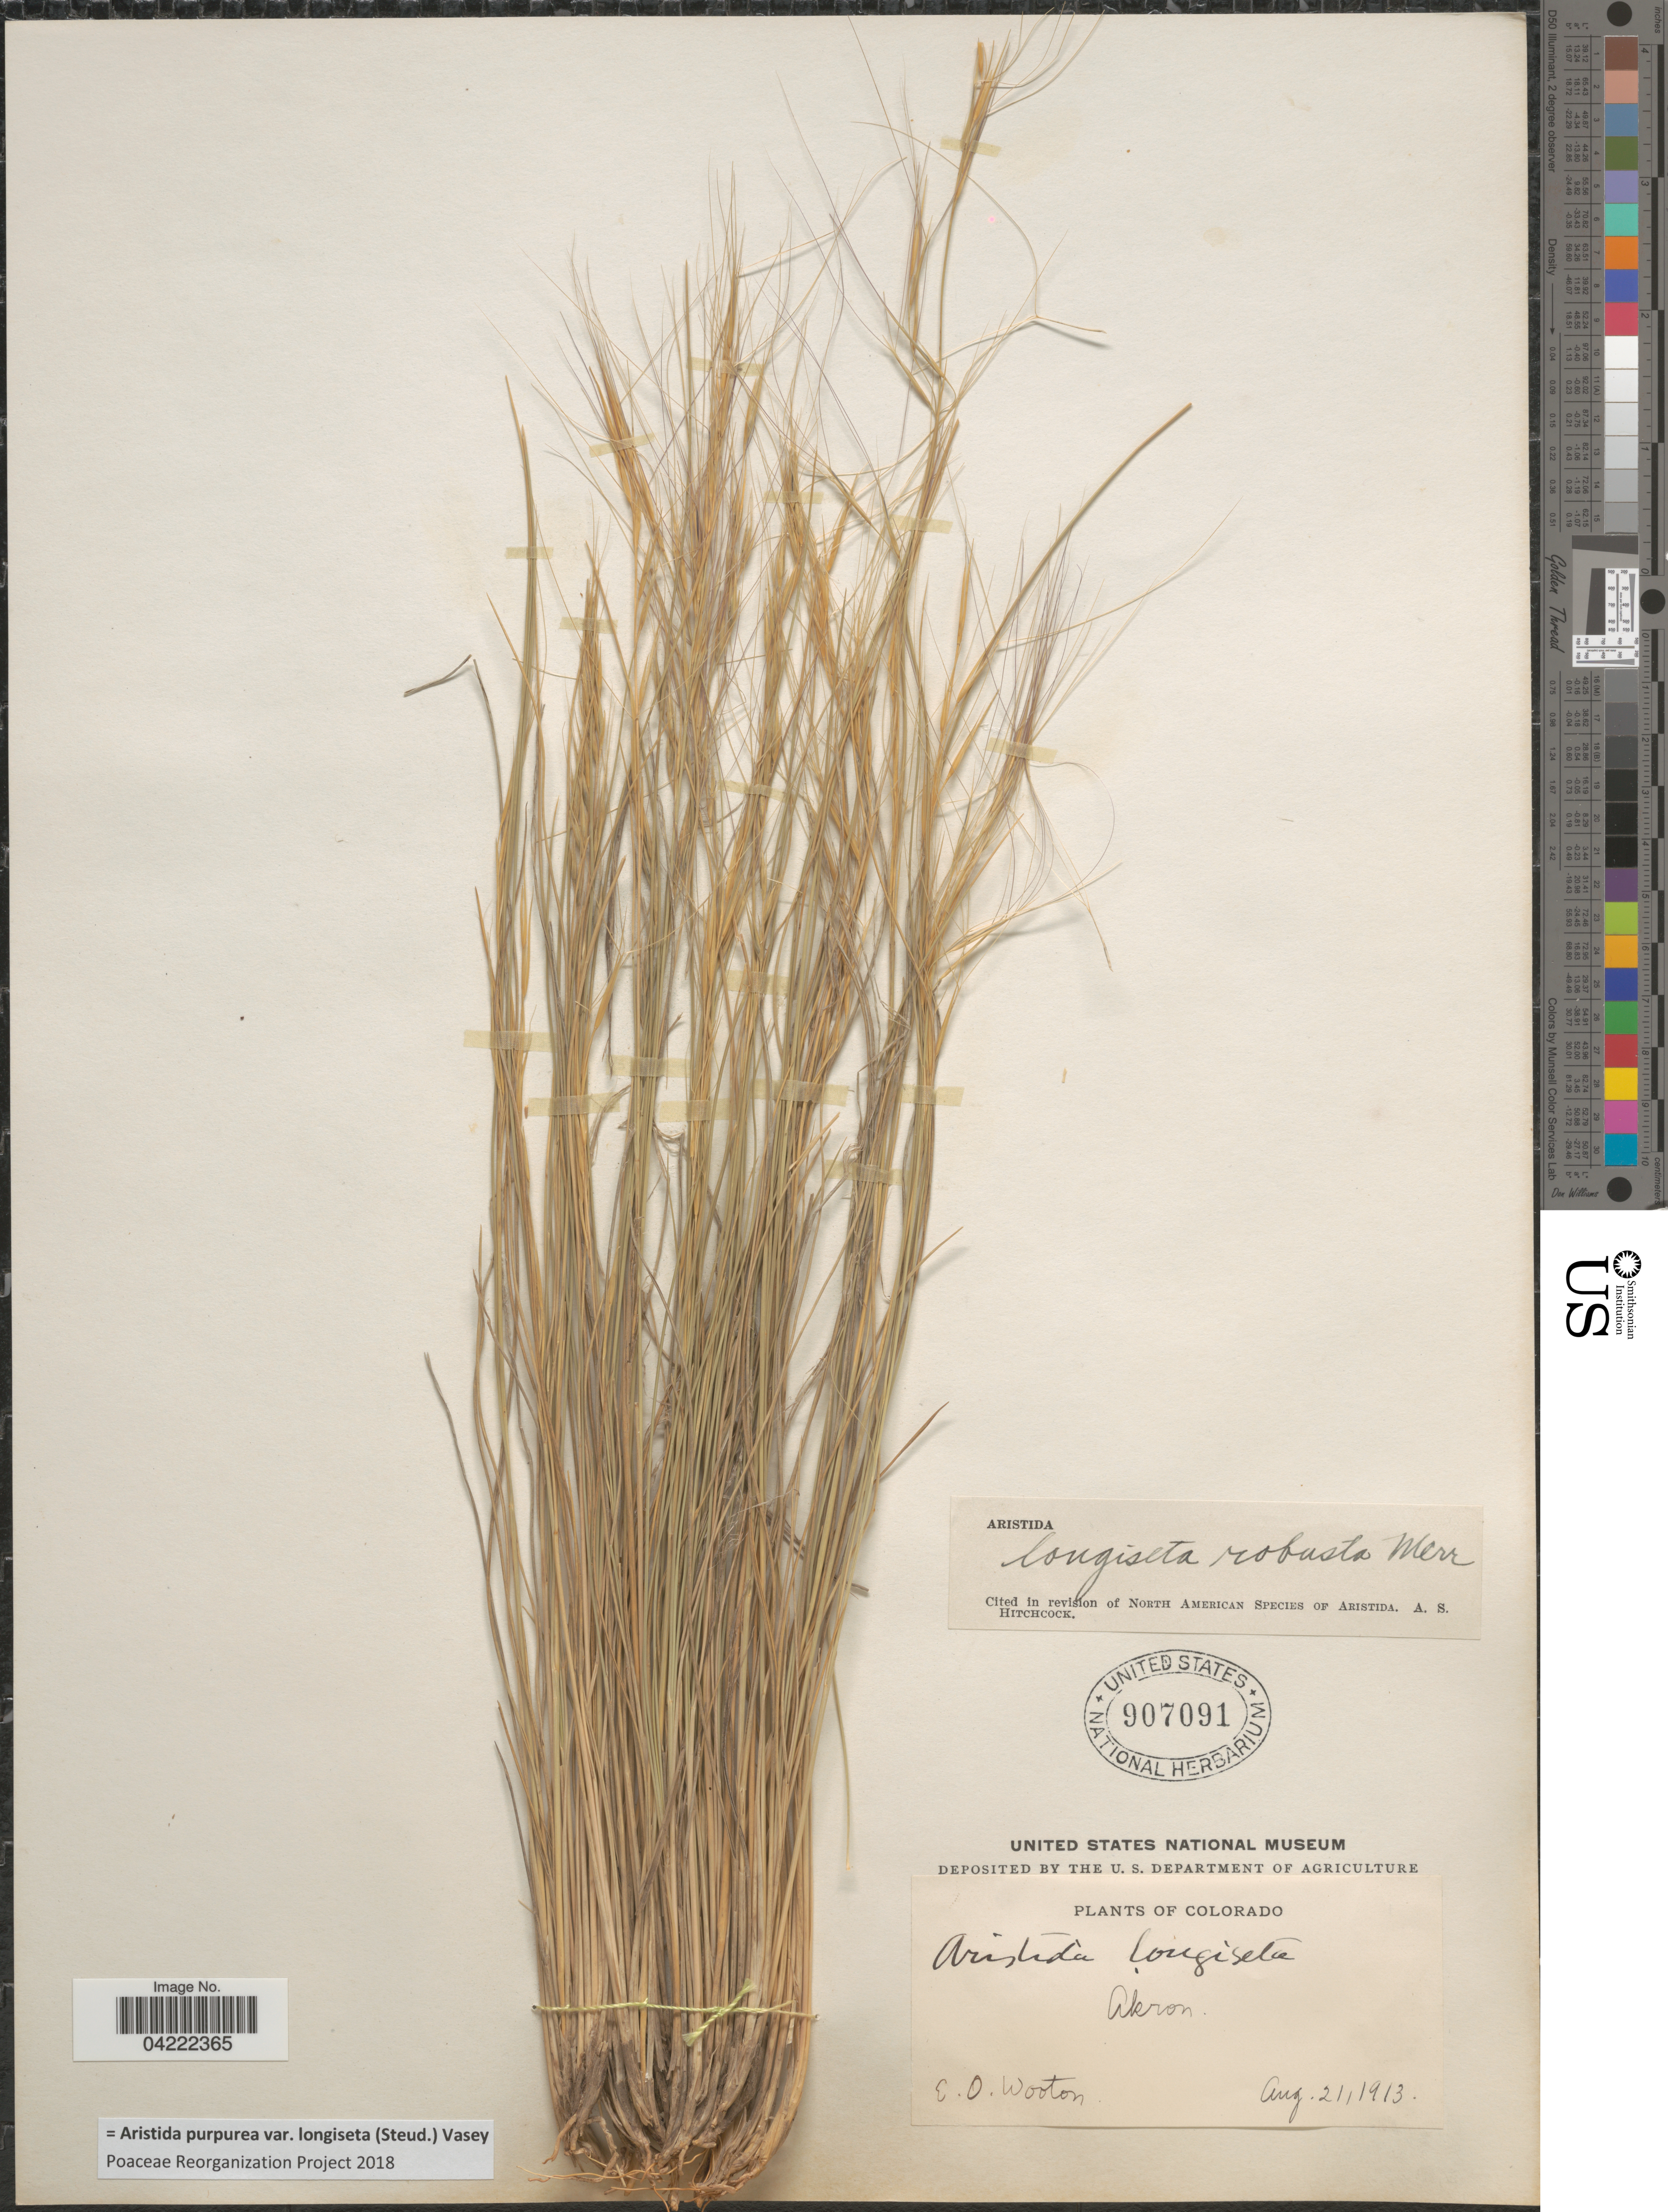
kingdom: Plantae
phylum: Tracheophyta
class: Liliopsida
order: Poales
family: Poaceae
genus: Aristida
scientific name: Aristida purpurea var. longiseta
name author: (Steud.) Vasey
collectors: E. O. Wooton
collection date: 1913-08-21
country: United States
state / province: Colorado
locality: Akron.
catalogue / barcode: US 907091